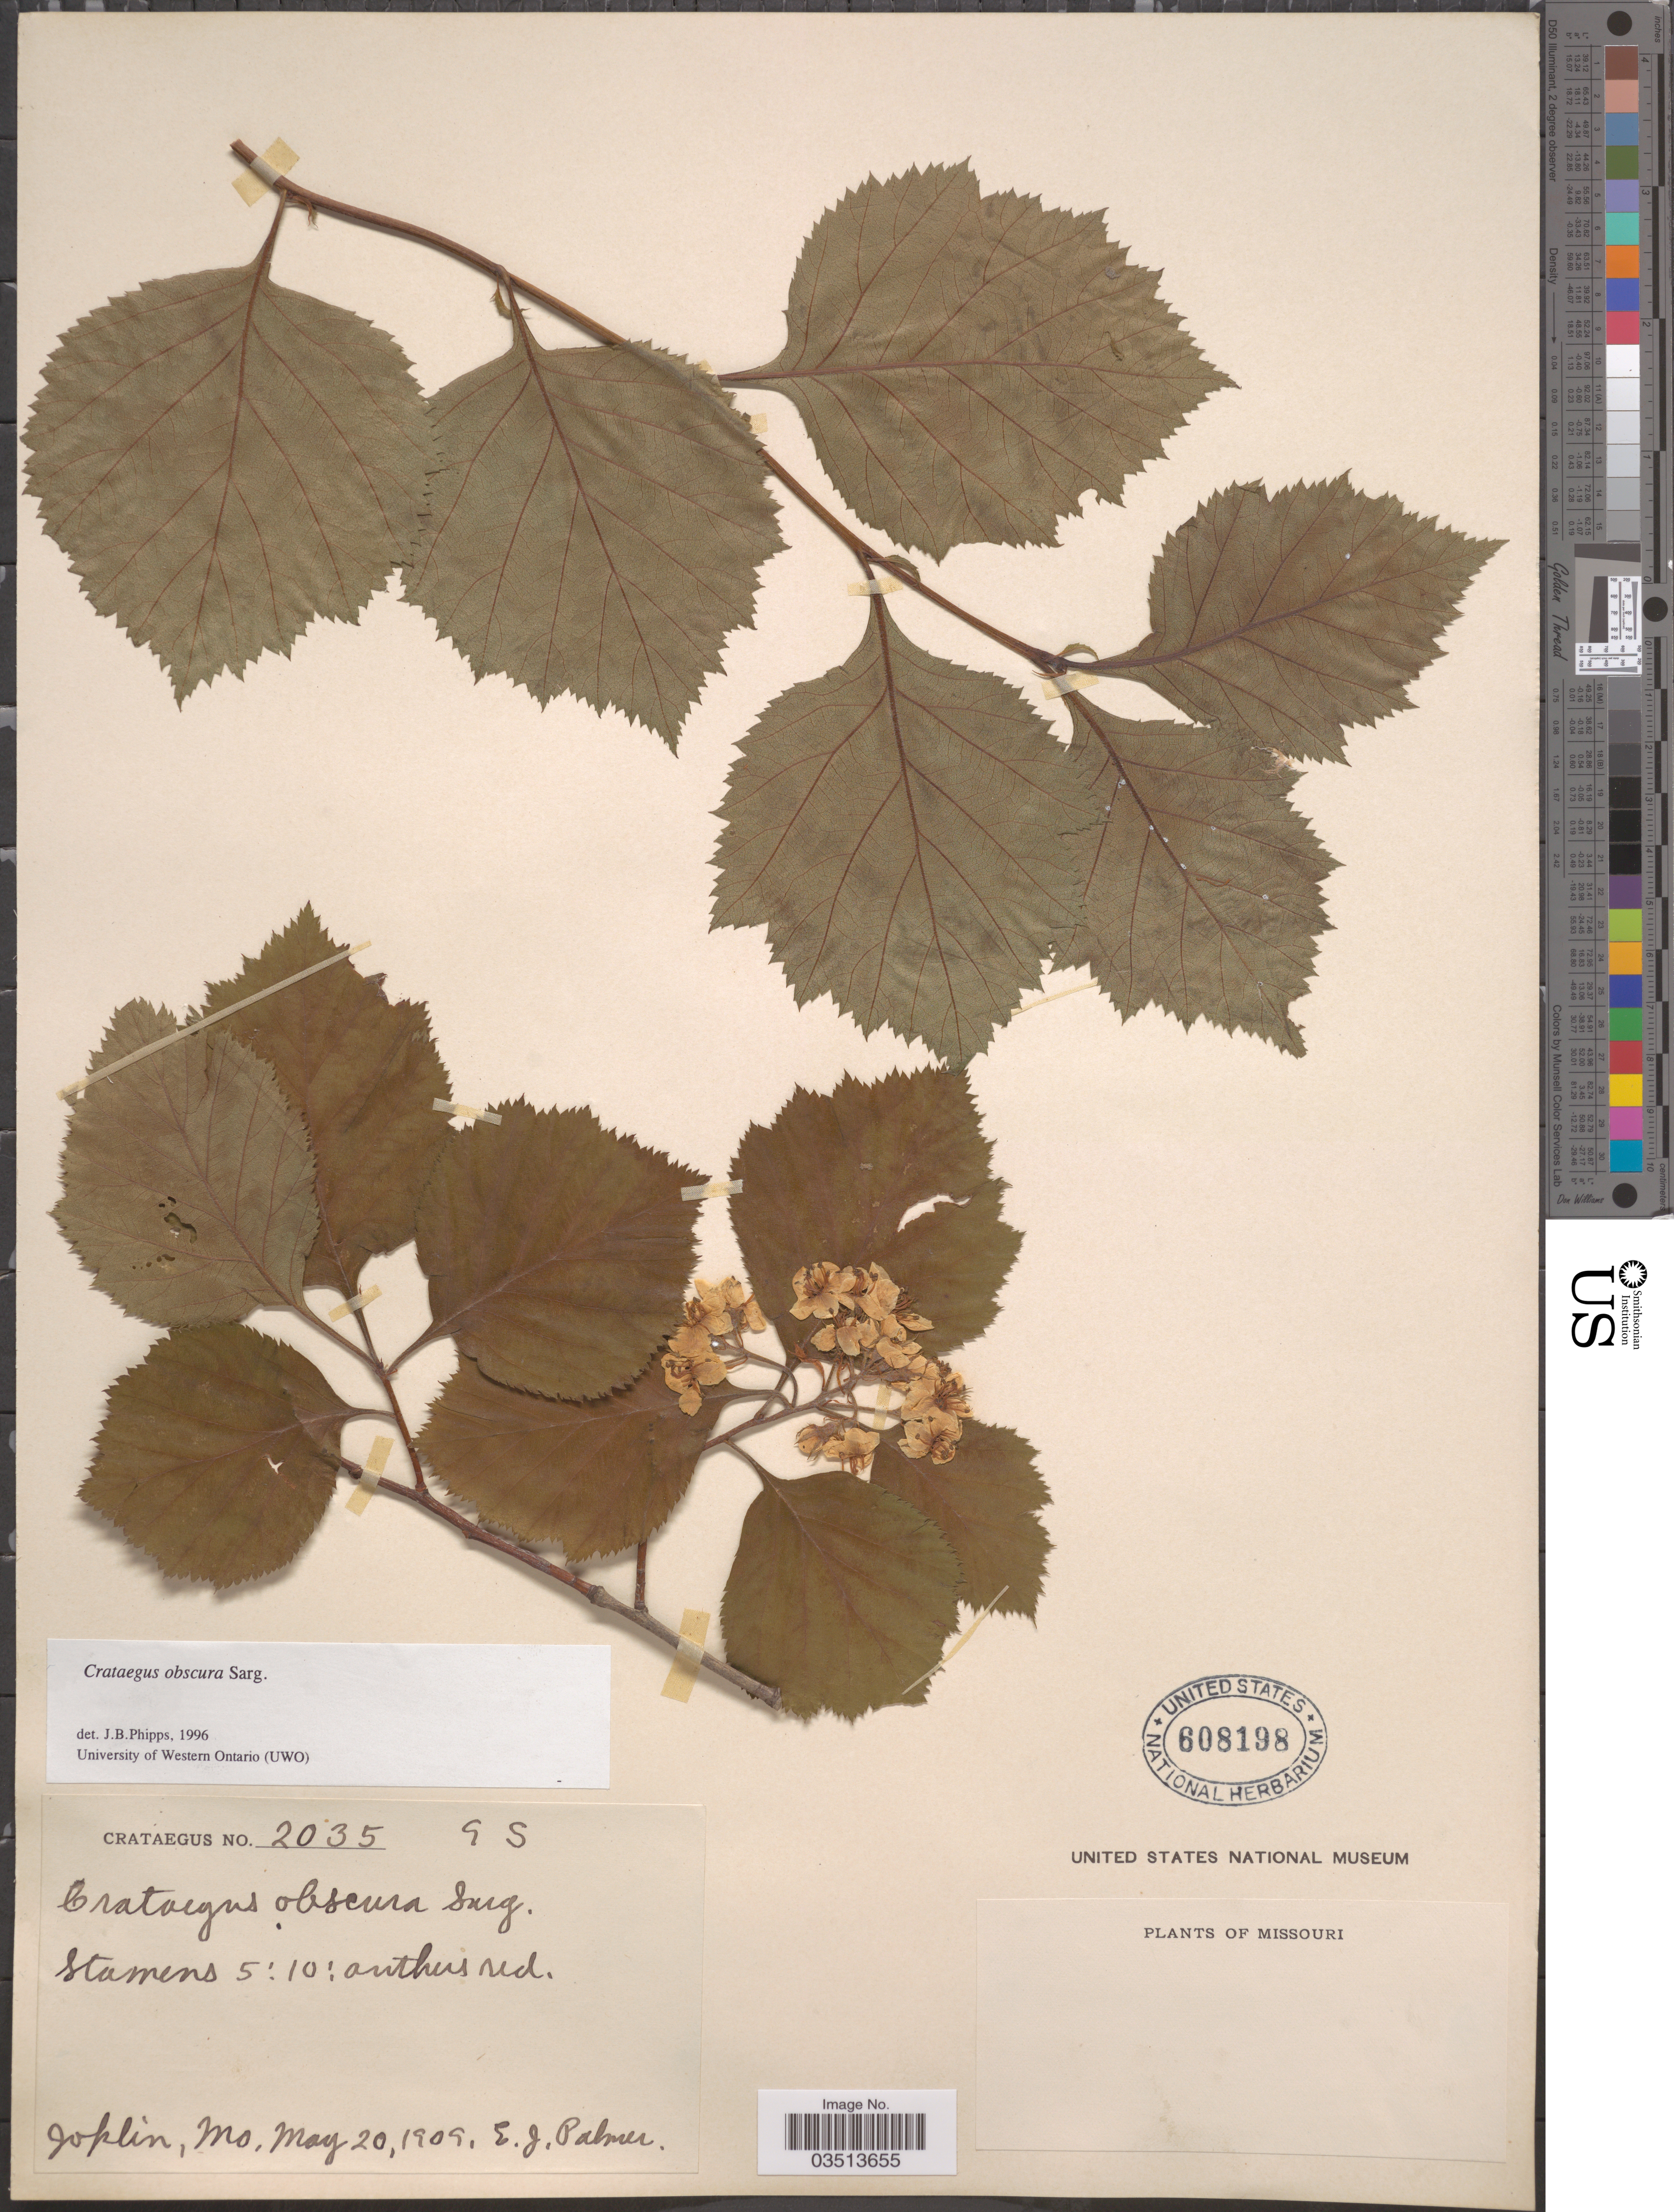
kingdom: Plantae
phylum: Tracheophyta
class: Magnoliopsida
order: Rosales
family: Rosaceae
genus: Crataegus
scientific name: Crataegus calpodendron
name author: (Ehrh.) Medik.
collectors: E. J. Palmer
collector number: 2035?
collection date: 1909-05-20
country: United States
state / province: Missouri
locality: Joplin.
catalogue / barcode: US 608198